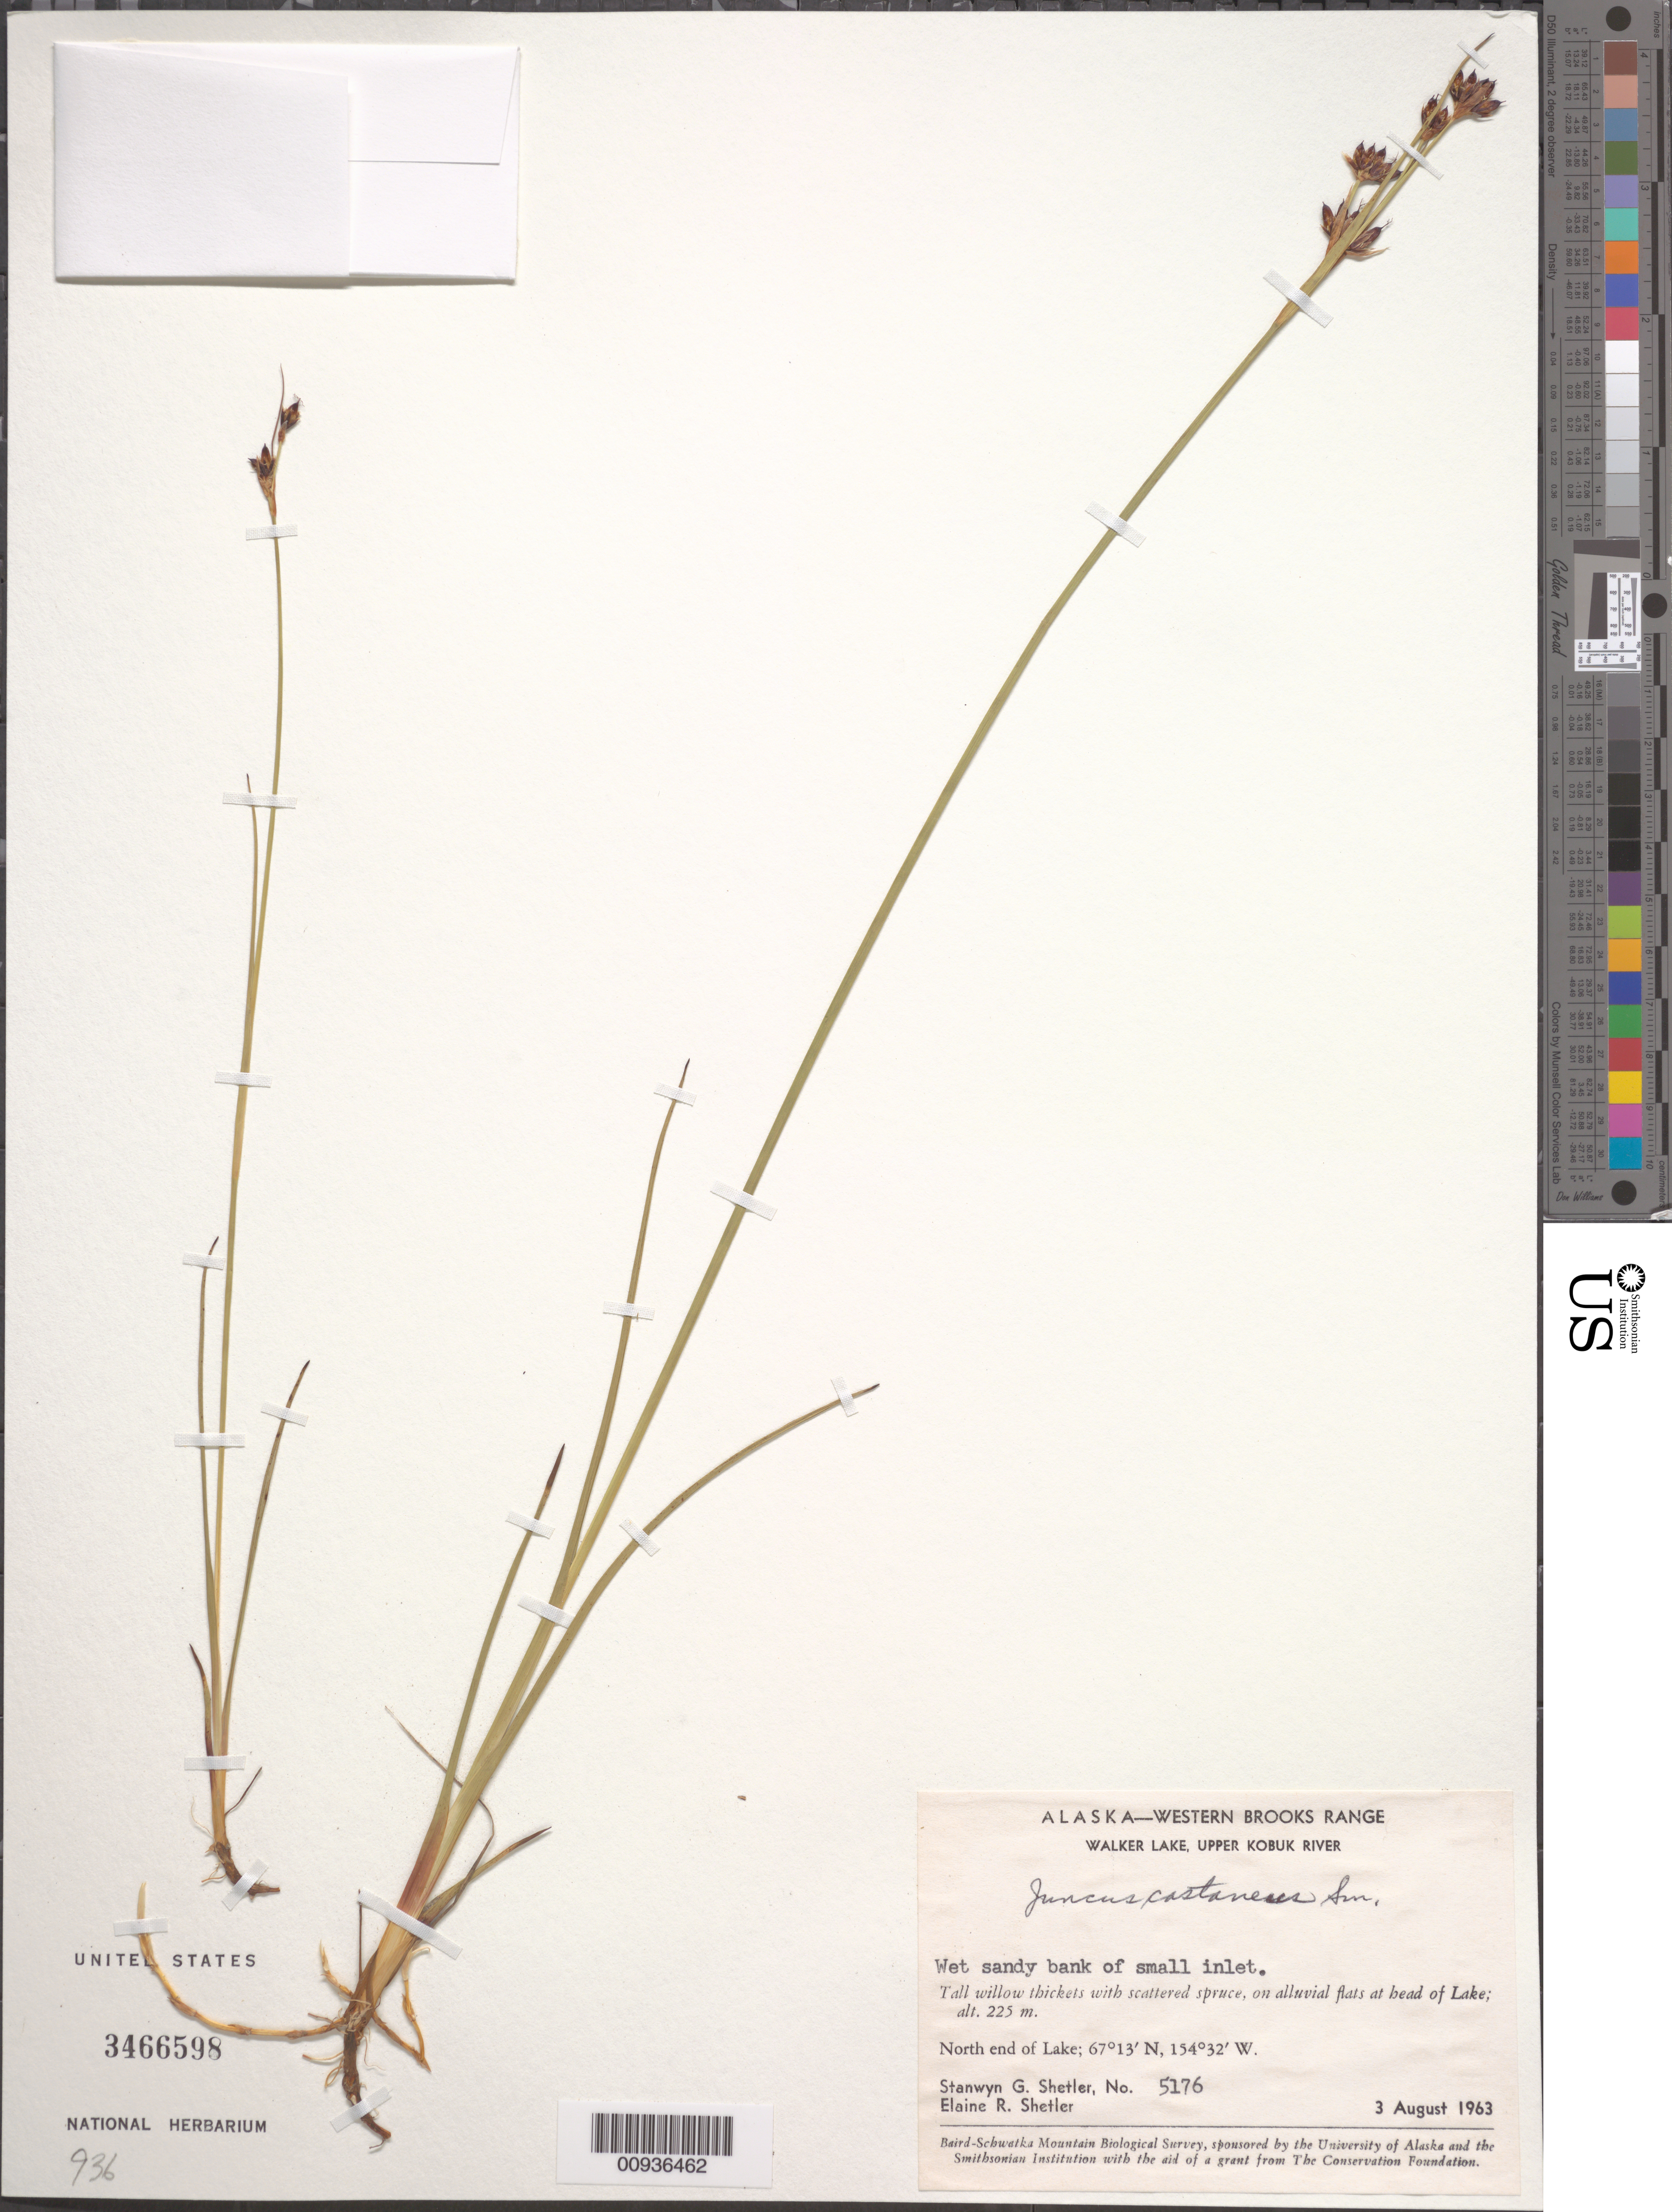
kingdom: Plantae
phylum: Tracheophyta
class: Liliopsida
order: Poales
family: Juncaceae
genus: Juncus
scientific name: Juncus castaneus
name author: Sm.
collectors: S. Shetler & E. R. Shetler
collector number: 5176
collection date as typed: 03 Aug 1963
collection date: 1963-08-03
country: United States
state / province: Alaska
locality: North end of Walker Lake. Western Brooks Range, Upper Kobuk River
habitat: Tall willow thickets with scattered spruce, on alluvial flats at head of Lake. Wet sandy bank of small inlet.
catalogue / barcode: US 3466598